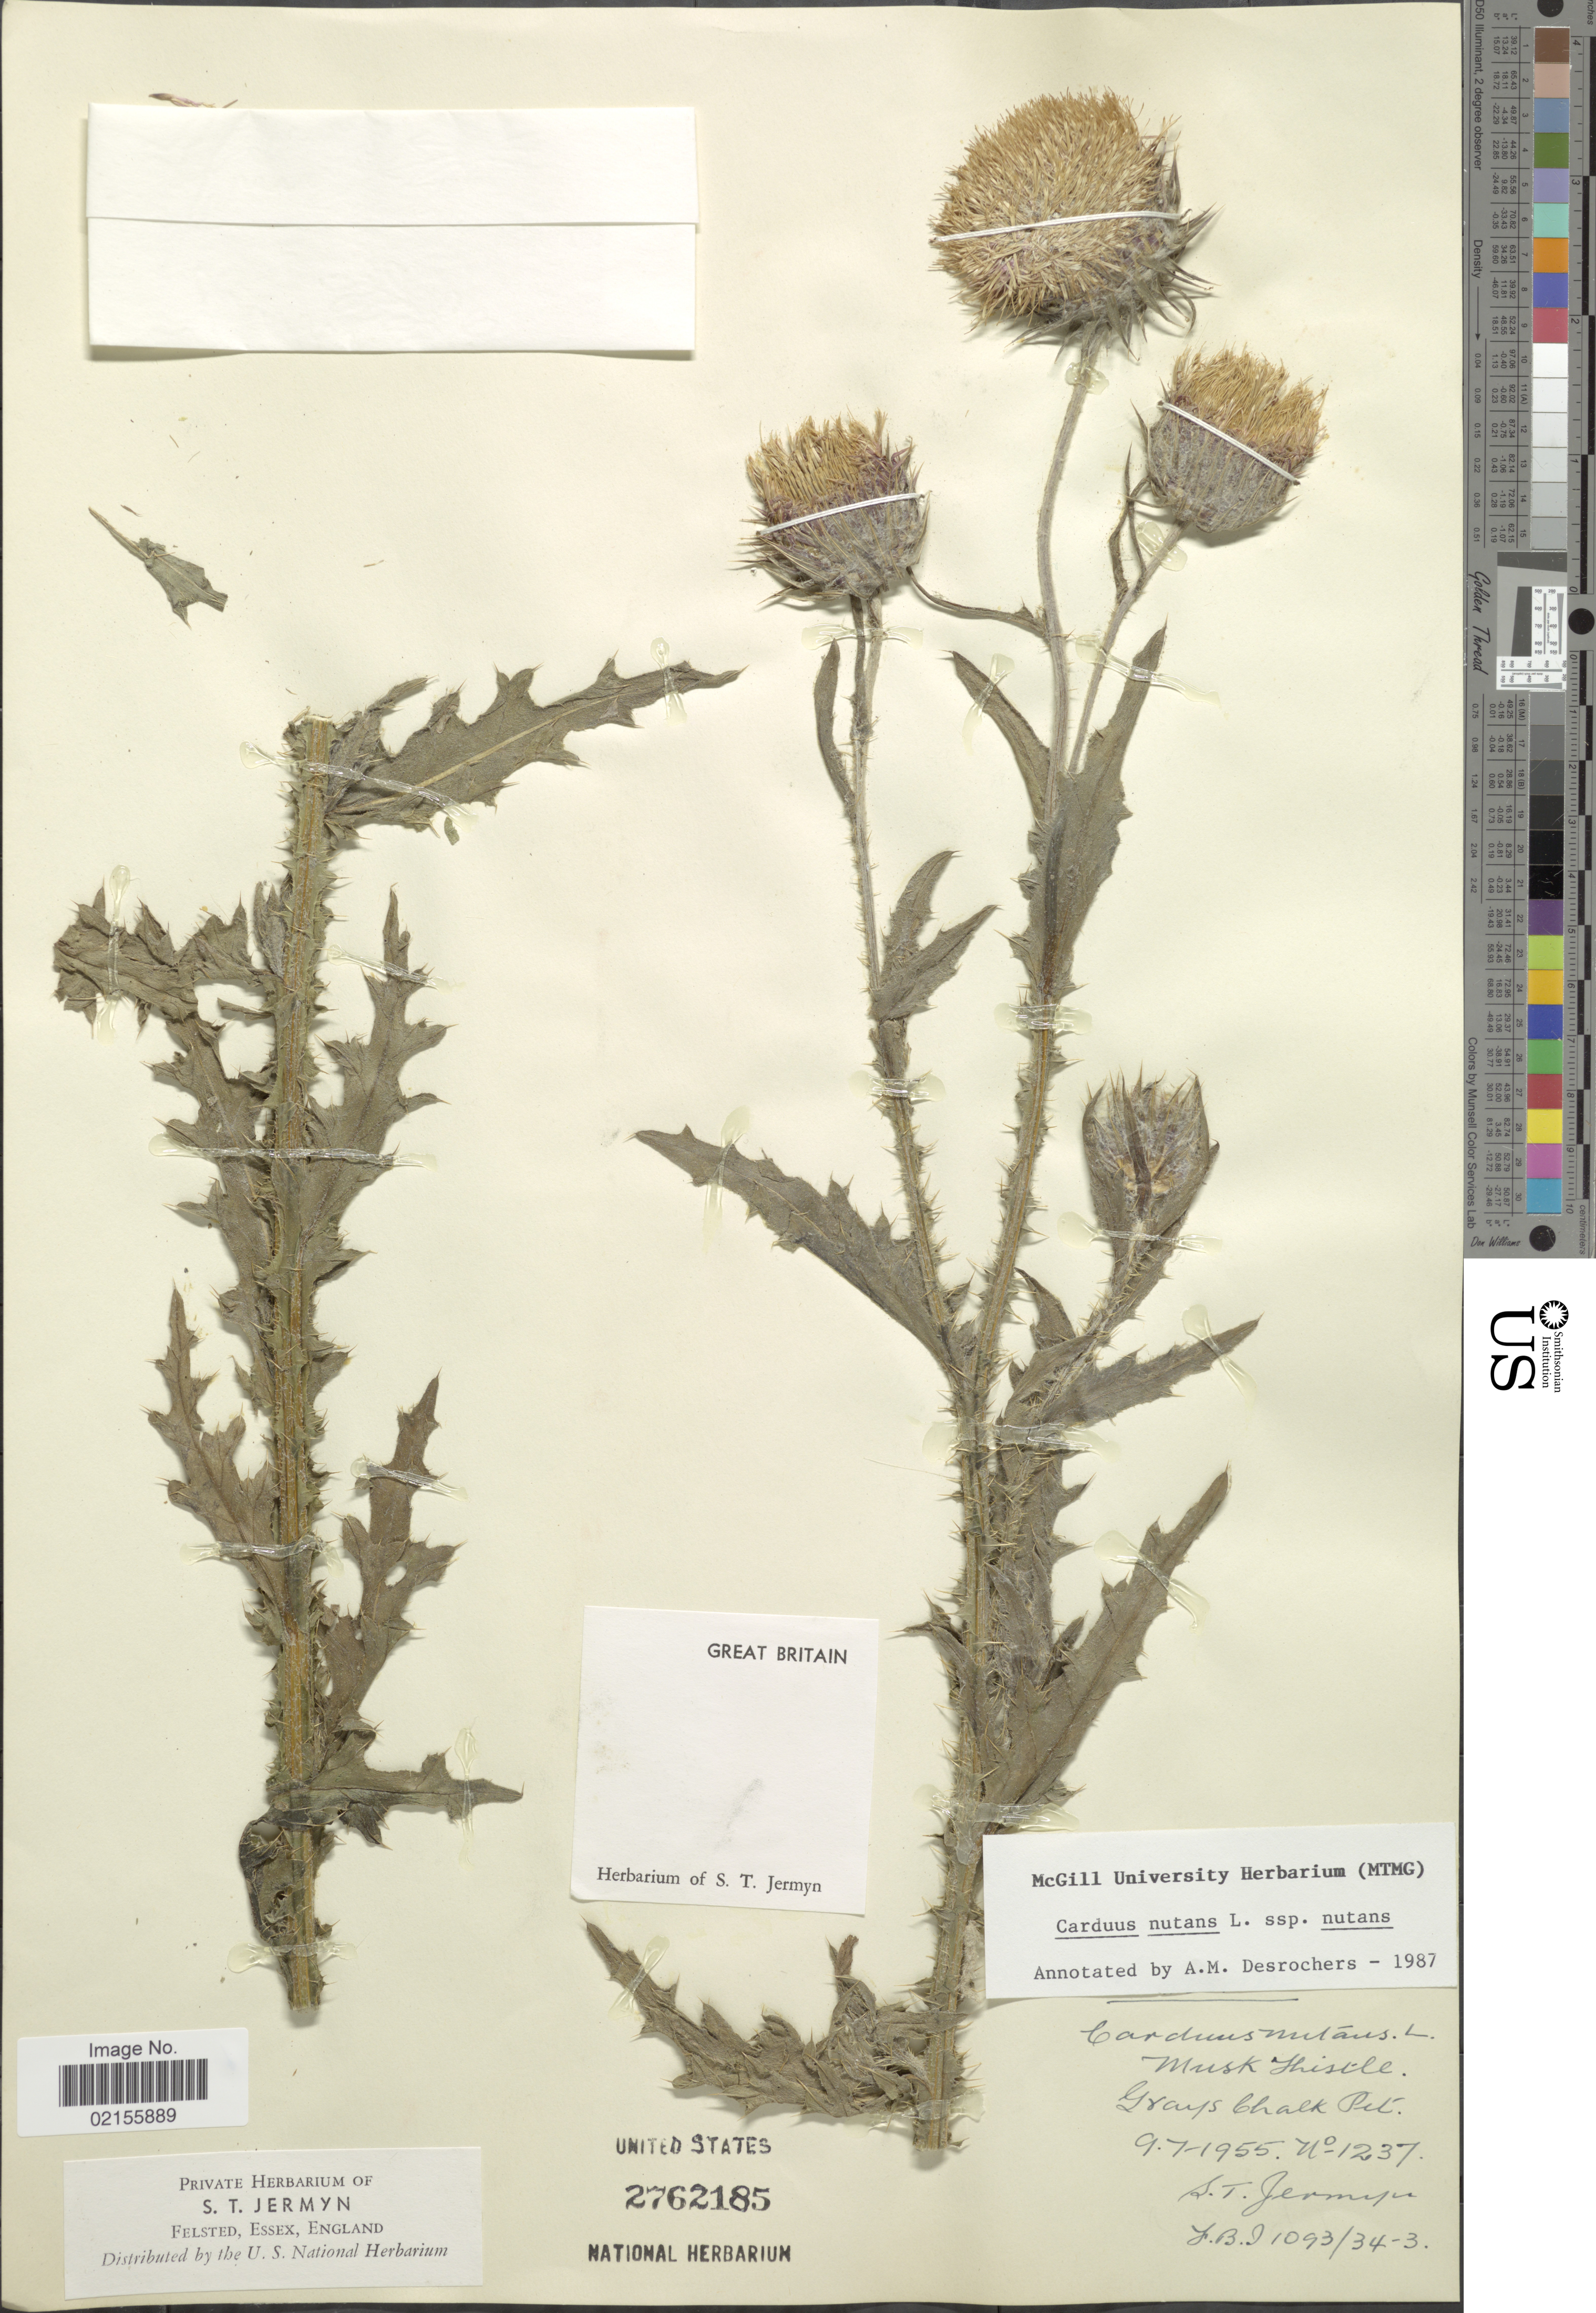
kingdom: Plantae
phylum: Tracheophyta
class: Magnoliopsida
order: Asterales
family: Asteraceae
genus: Carduus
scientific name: Carduus nutans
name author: L.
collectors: S. Jermyn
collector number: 1237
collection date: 1955-07-09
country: United Kingdom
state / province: England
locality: Great Britain, Grays Chalk Pit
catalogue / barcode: US 2762185